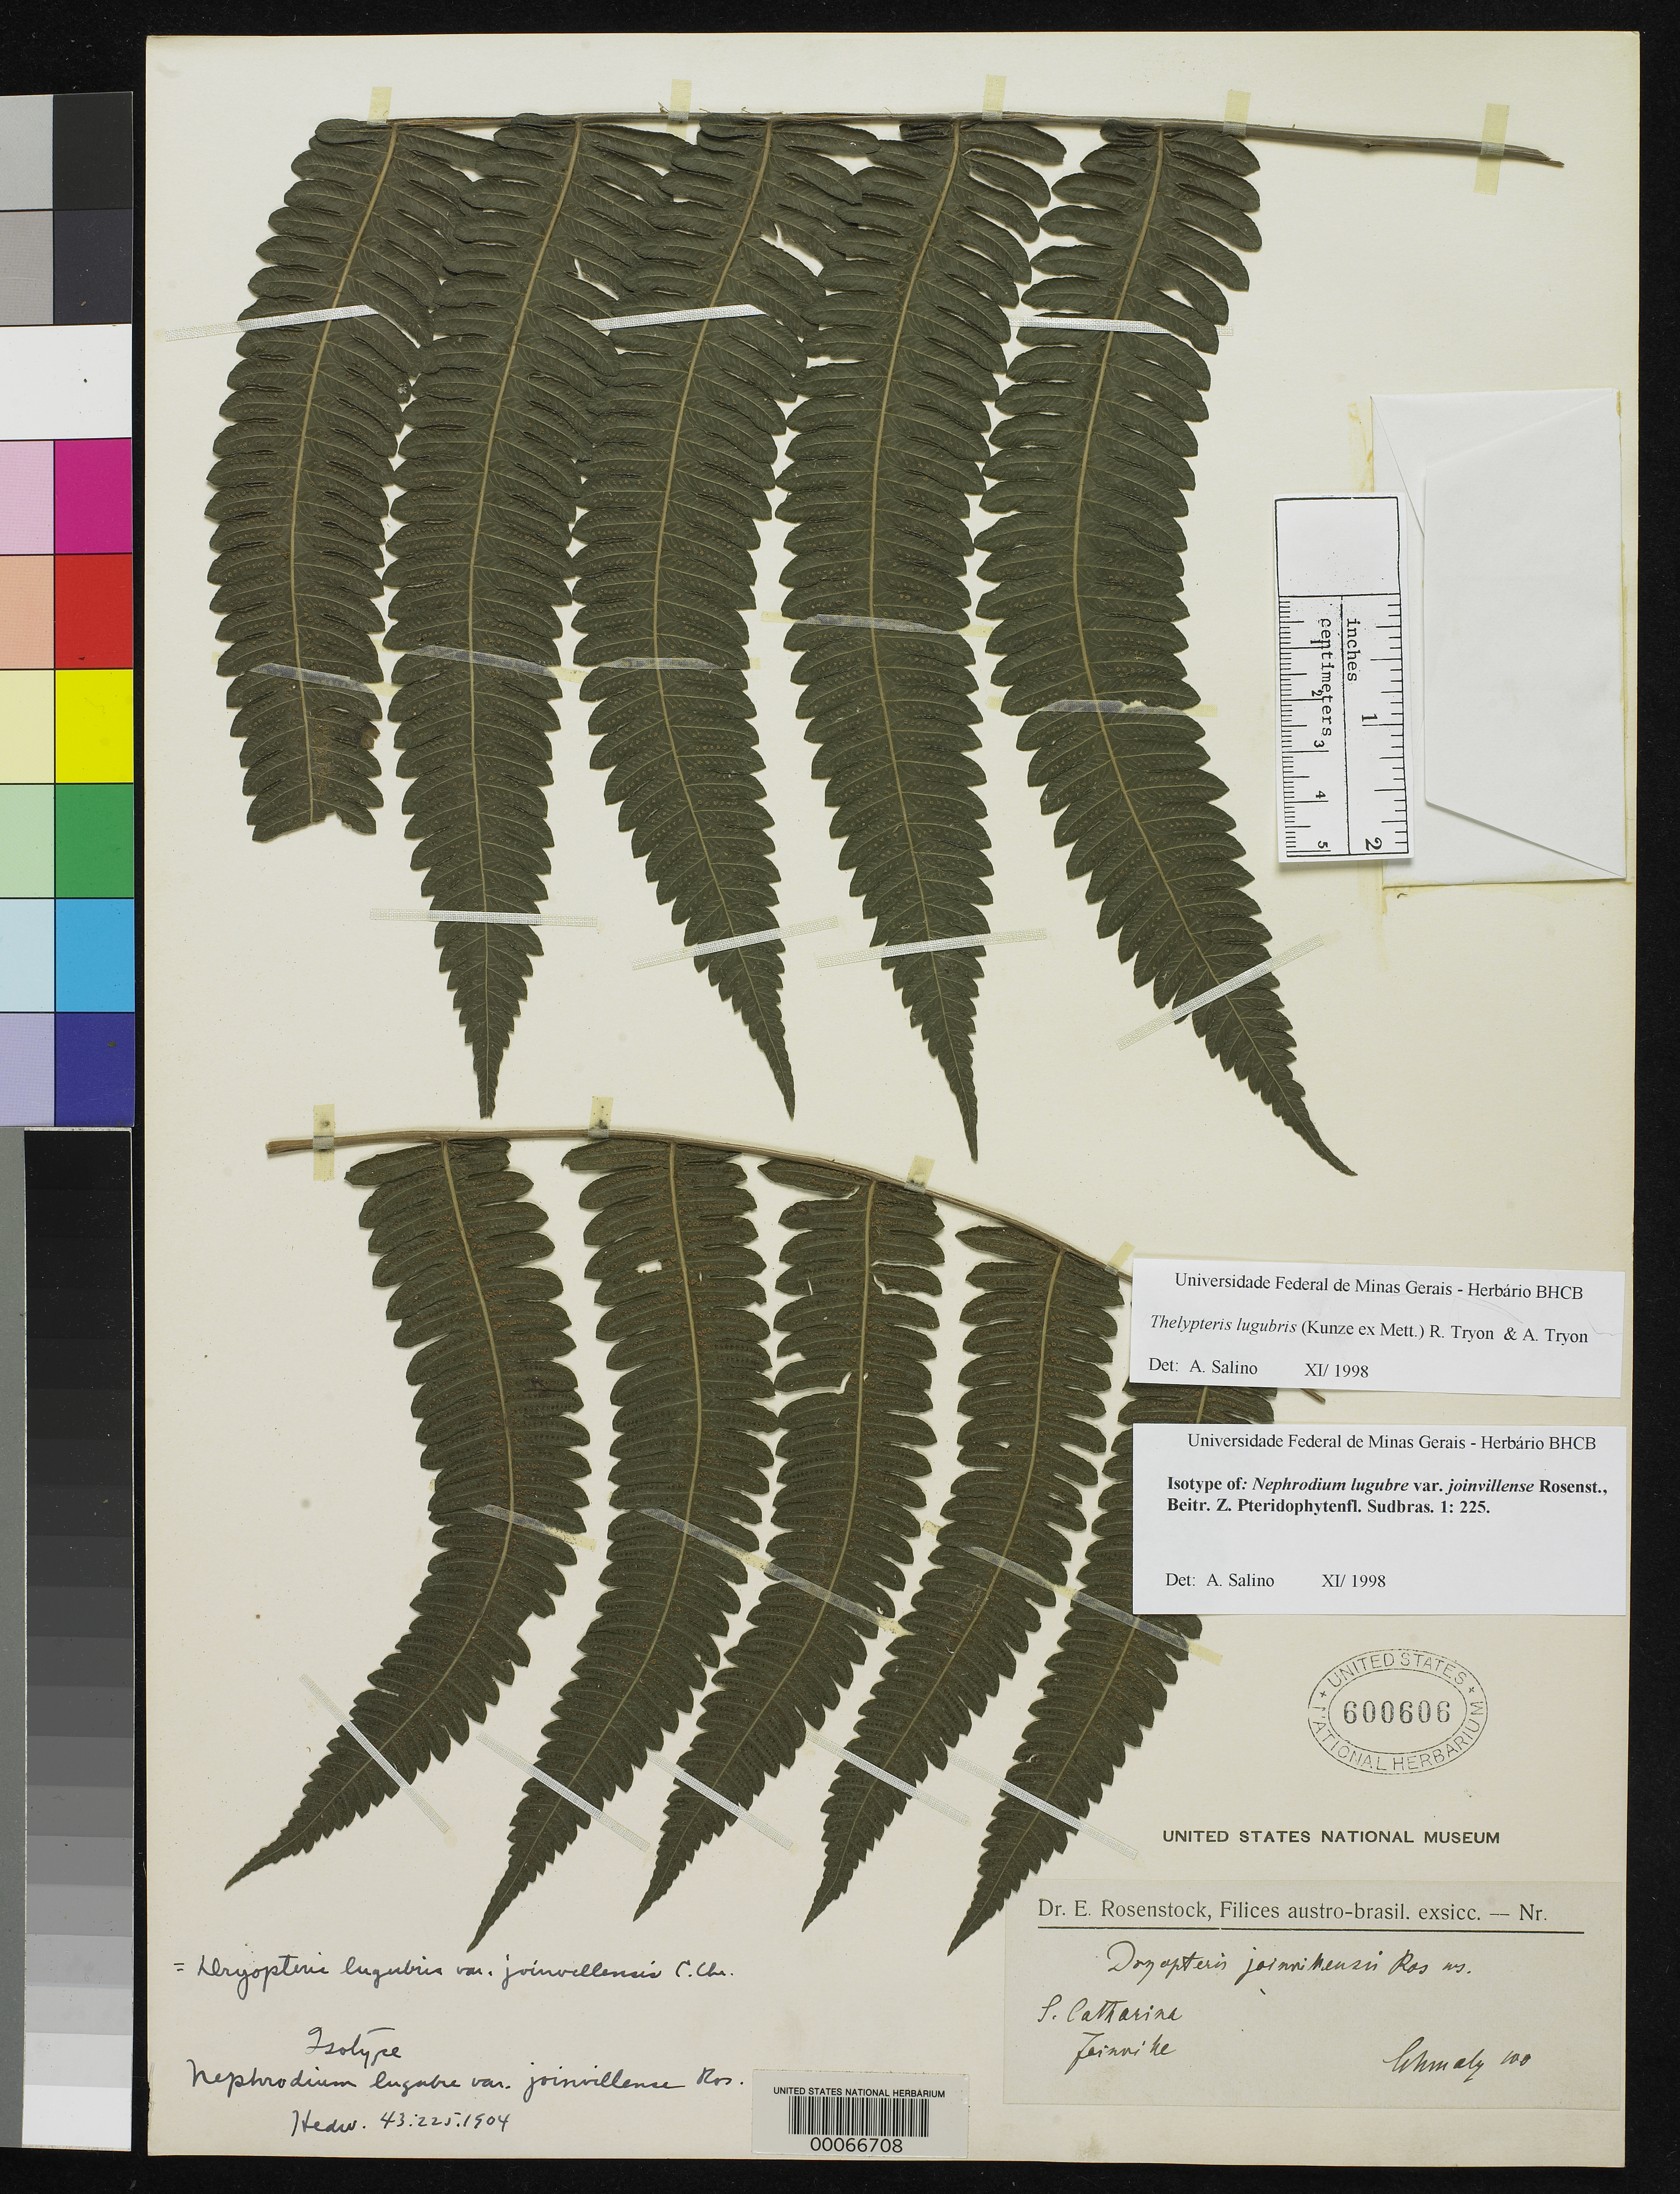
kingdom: Plantae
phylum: Tracheophyta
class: Polypodiopsida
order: Polypodiales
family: Dryopteridaceae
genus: Nephrodium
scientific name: Nephrodium lugubre var. joinvillense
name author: Rosenst.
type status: Isotype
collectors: E. Schmalz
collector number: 100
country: Brazil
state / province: Santa Catarina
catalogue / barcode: US 600606